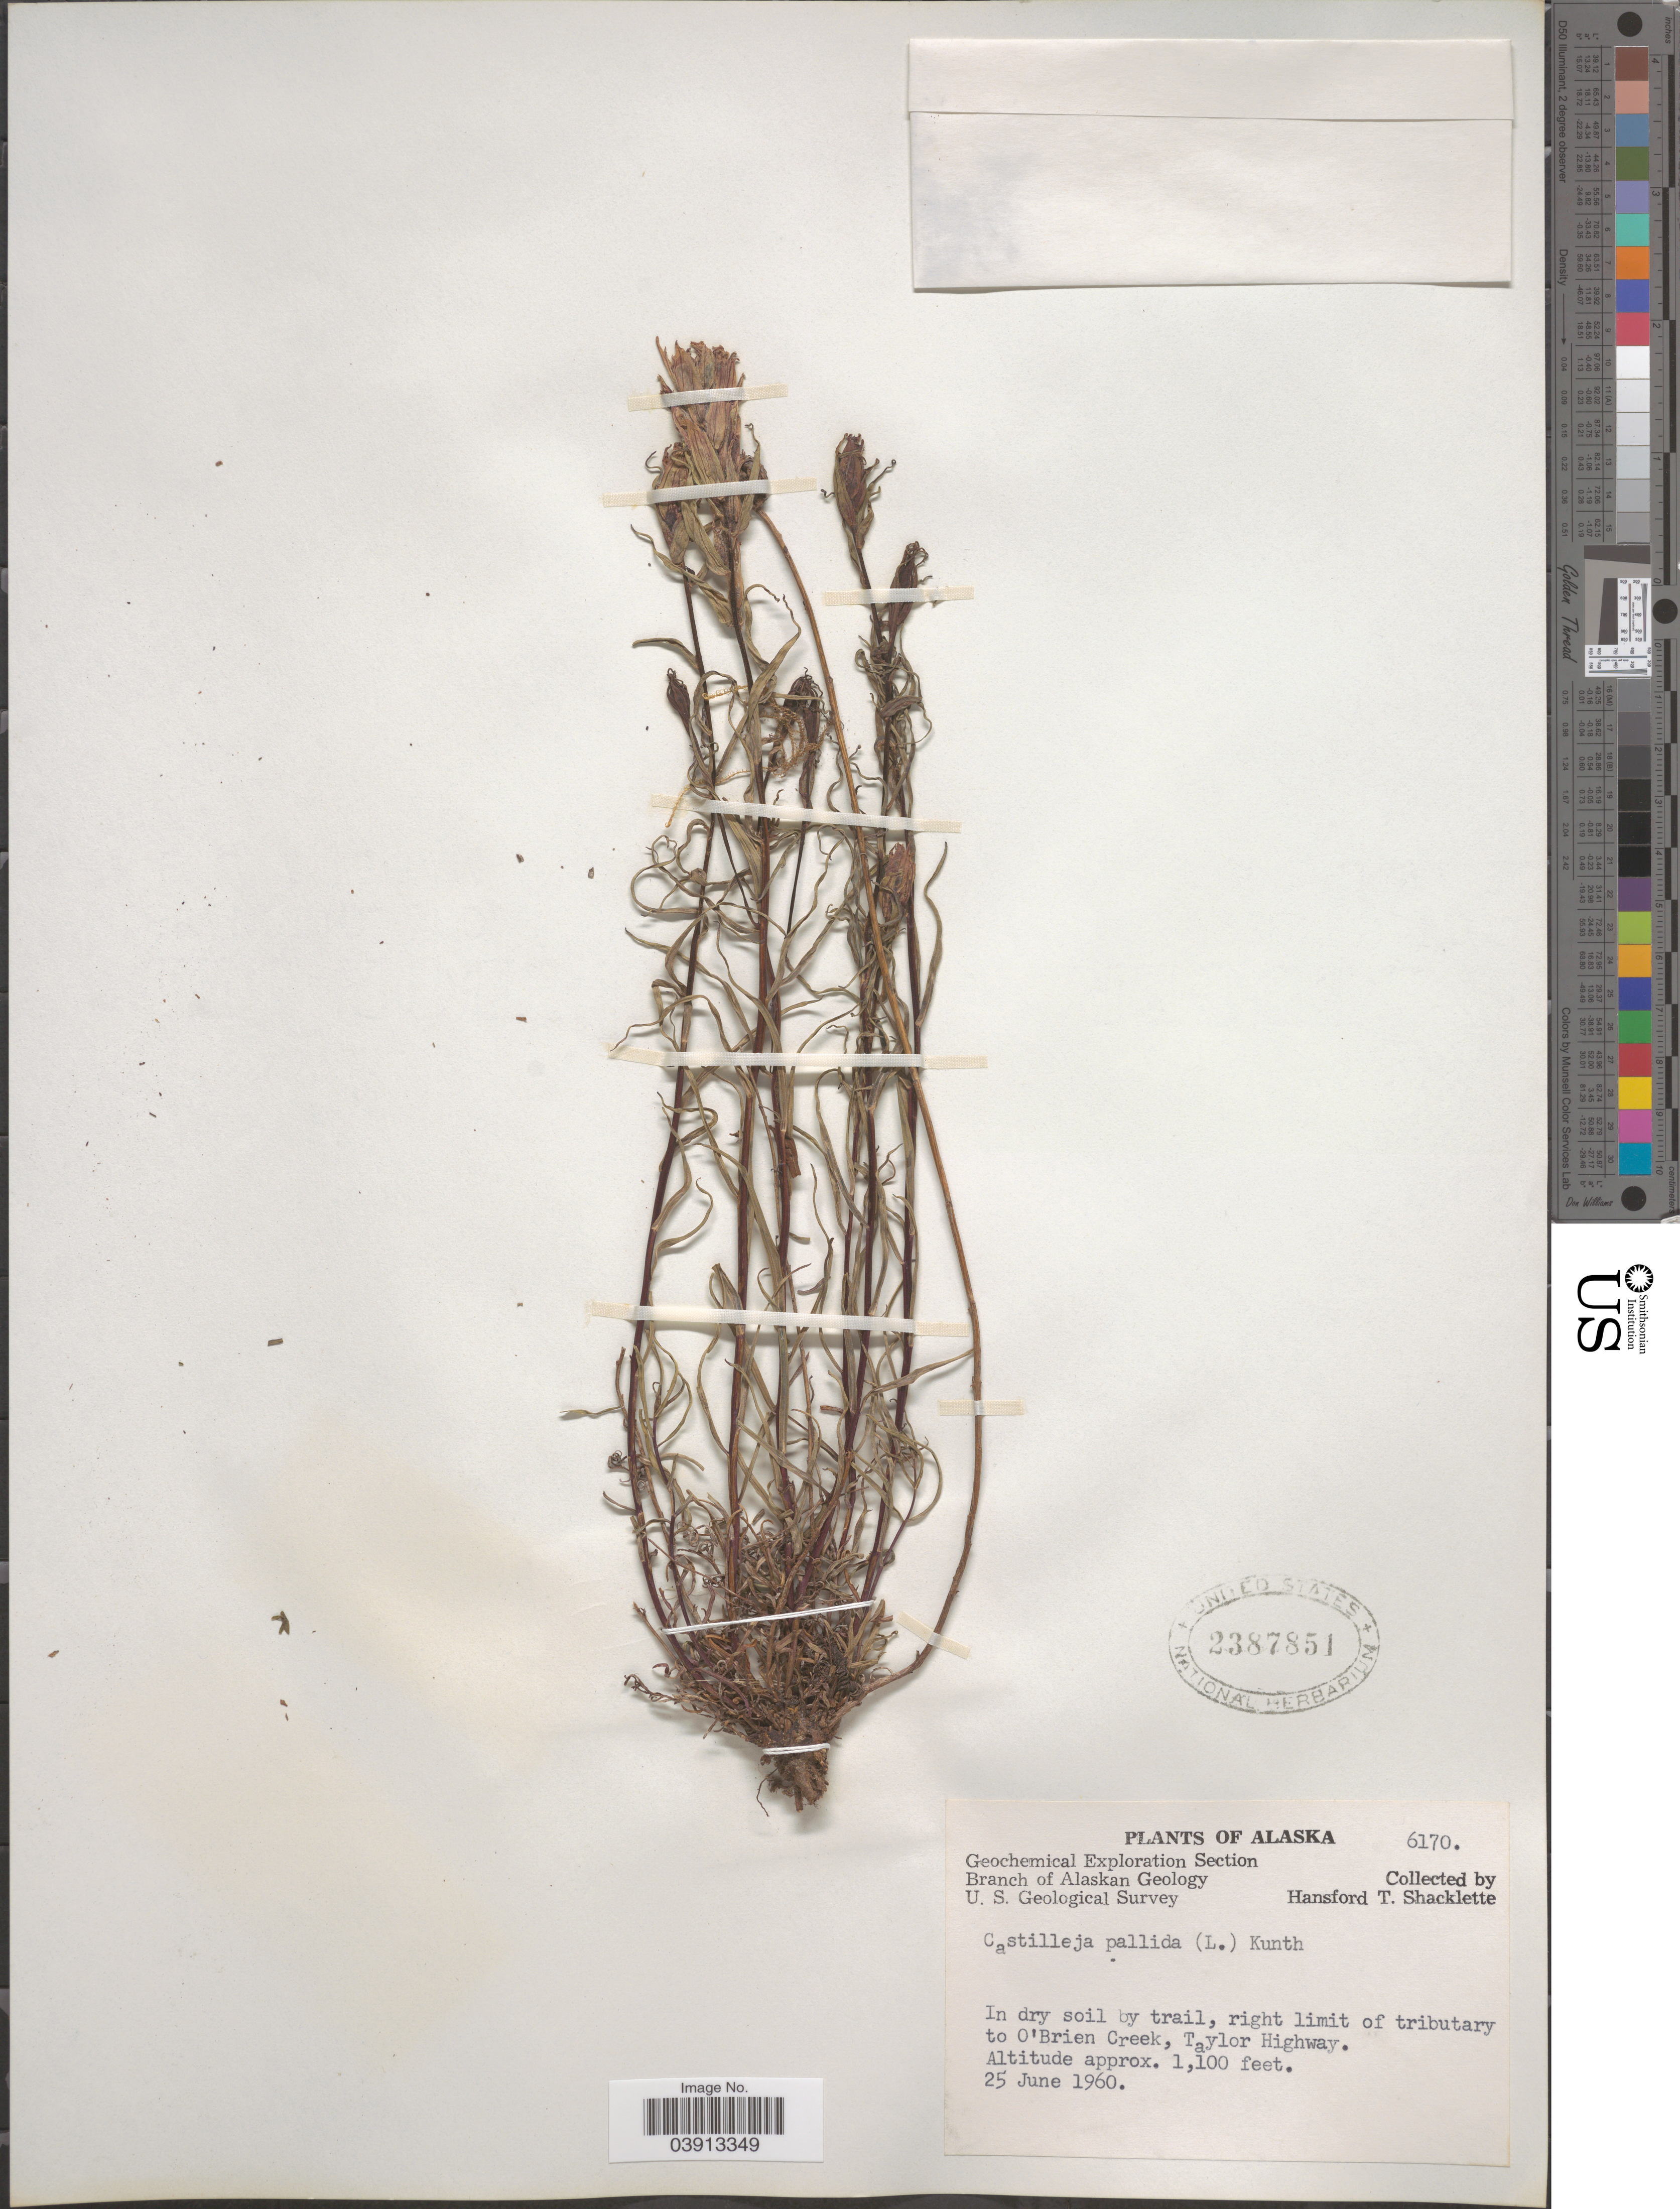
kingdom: Plantae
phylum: Tracheophyta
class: Magnoliopsida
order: Lamiales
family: Orobanchaceae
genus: Castilleja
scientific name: Castilleja pallida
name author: (L.) Spreng.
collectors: H. Shacklette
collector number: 6170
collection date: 1960-06-25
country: United States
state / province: Alaska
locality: In dry soil by trail, right limit of tributary to O'Brien Creek, Taylor Highway.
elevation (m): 335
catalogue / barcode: US 2387851